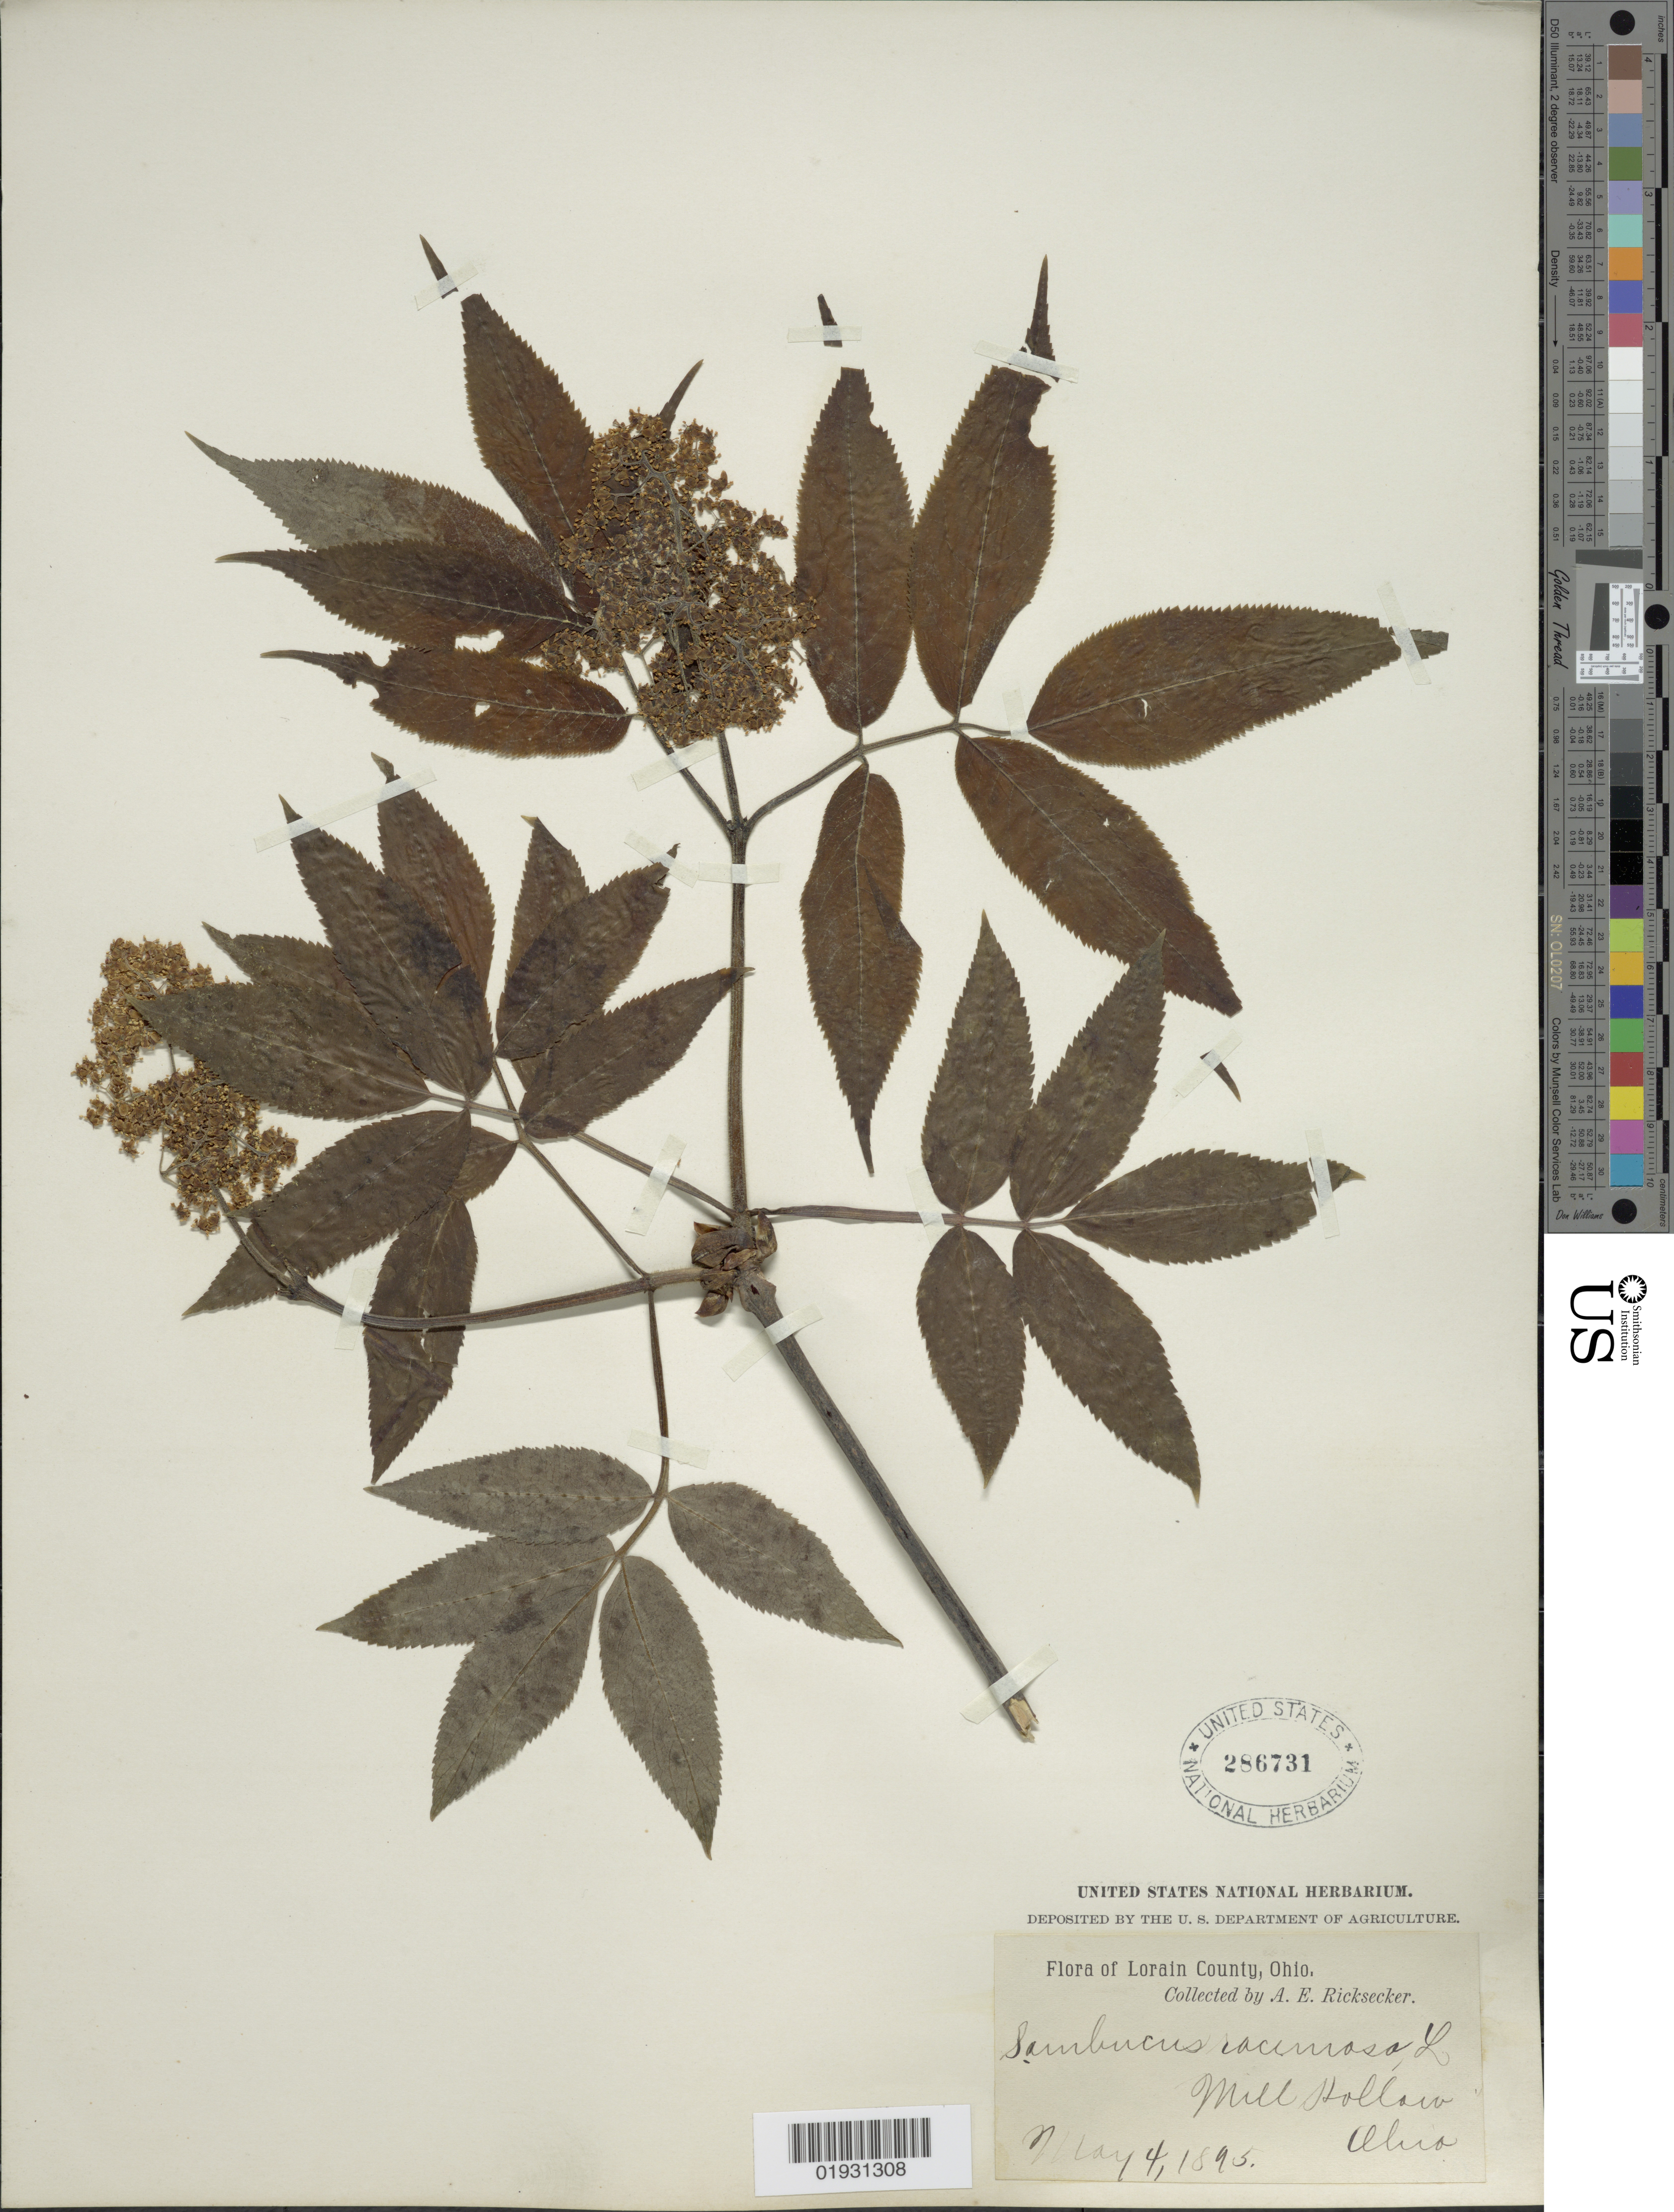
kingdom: Plantae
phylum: Tracheophyta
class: Magnoliopsida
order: Dipsacales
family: Viburnaceae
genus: Sambucus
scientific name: Sambucus racemosa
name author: L.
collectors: A. E. Ricksecker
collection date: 1895-05-04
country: United States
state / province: Ohio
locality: Lorain County, Ohio, Mill Hollow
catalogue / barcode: US 286731